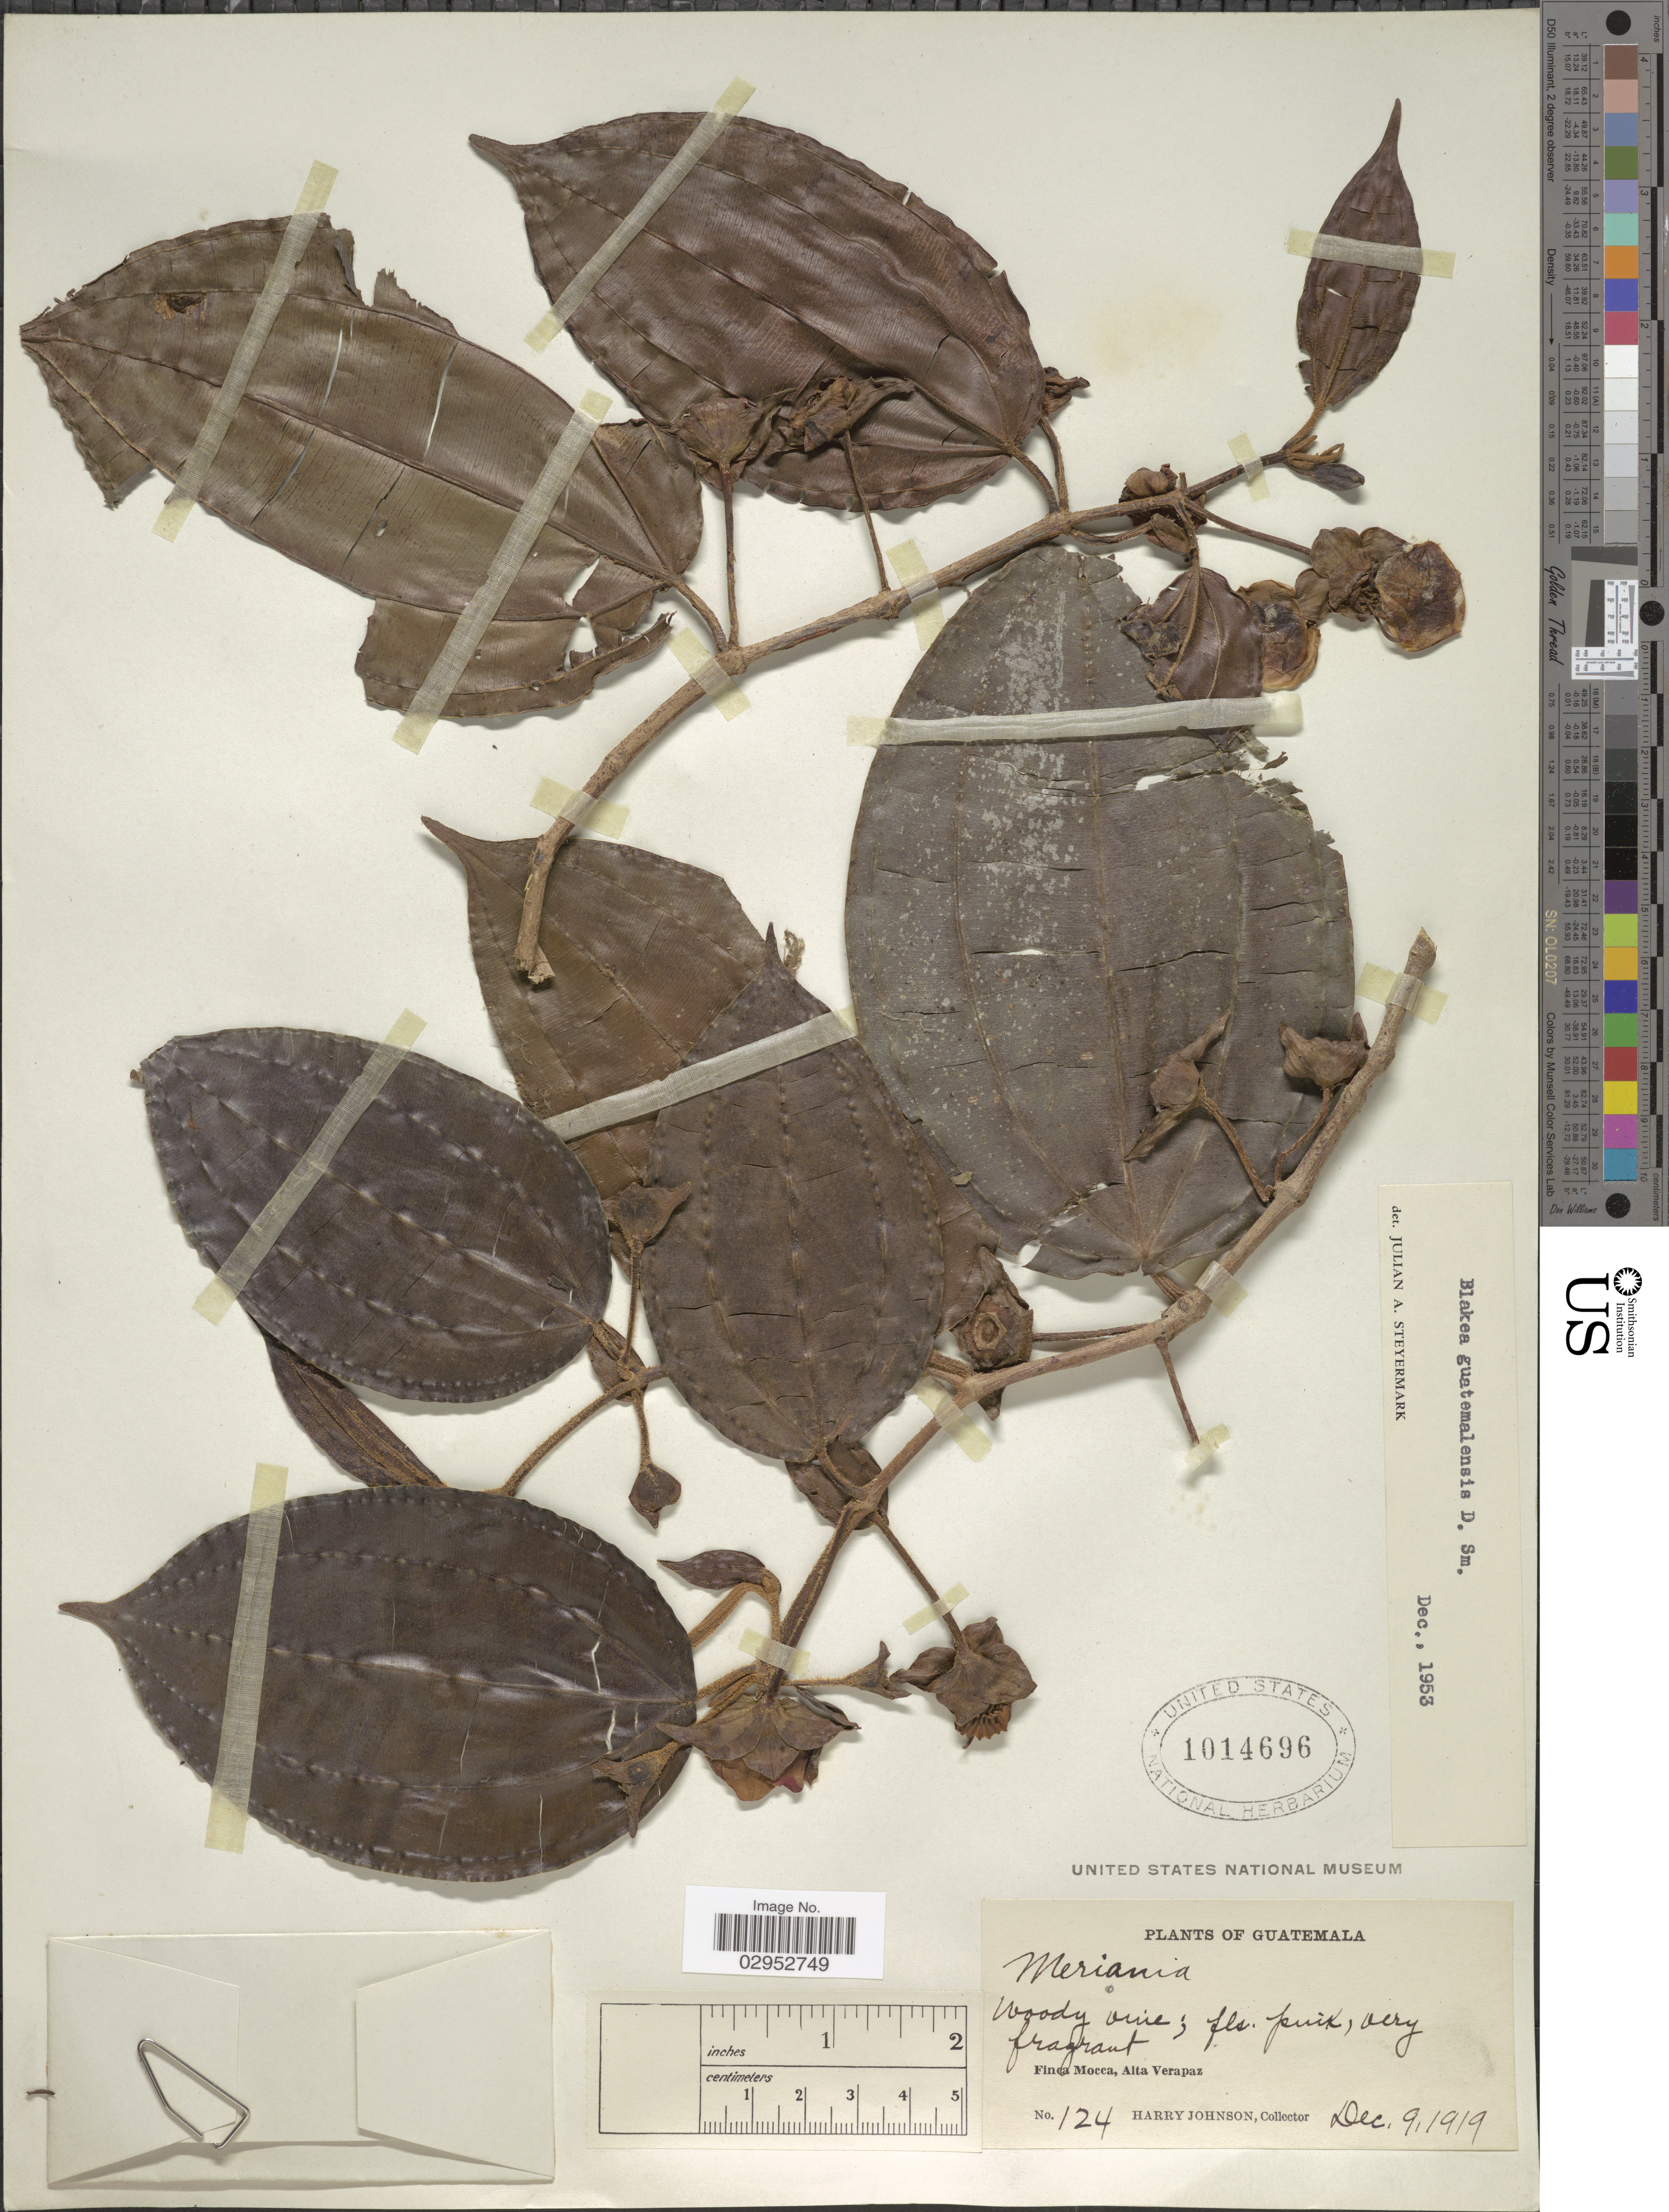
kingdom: Plantae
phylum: Tracheophyta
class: Magnoliopsida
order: Myrtales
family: Melastomataceae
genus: Blakea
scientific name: Blakea guatemalensis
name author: Donn. Sm.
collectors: H. Johnson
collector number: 124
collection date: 1919-12-09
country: Guatemala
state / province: Alta Verapaz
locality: Finca Mocca, Alta Verapaz.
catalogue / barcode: US 1014696